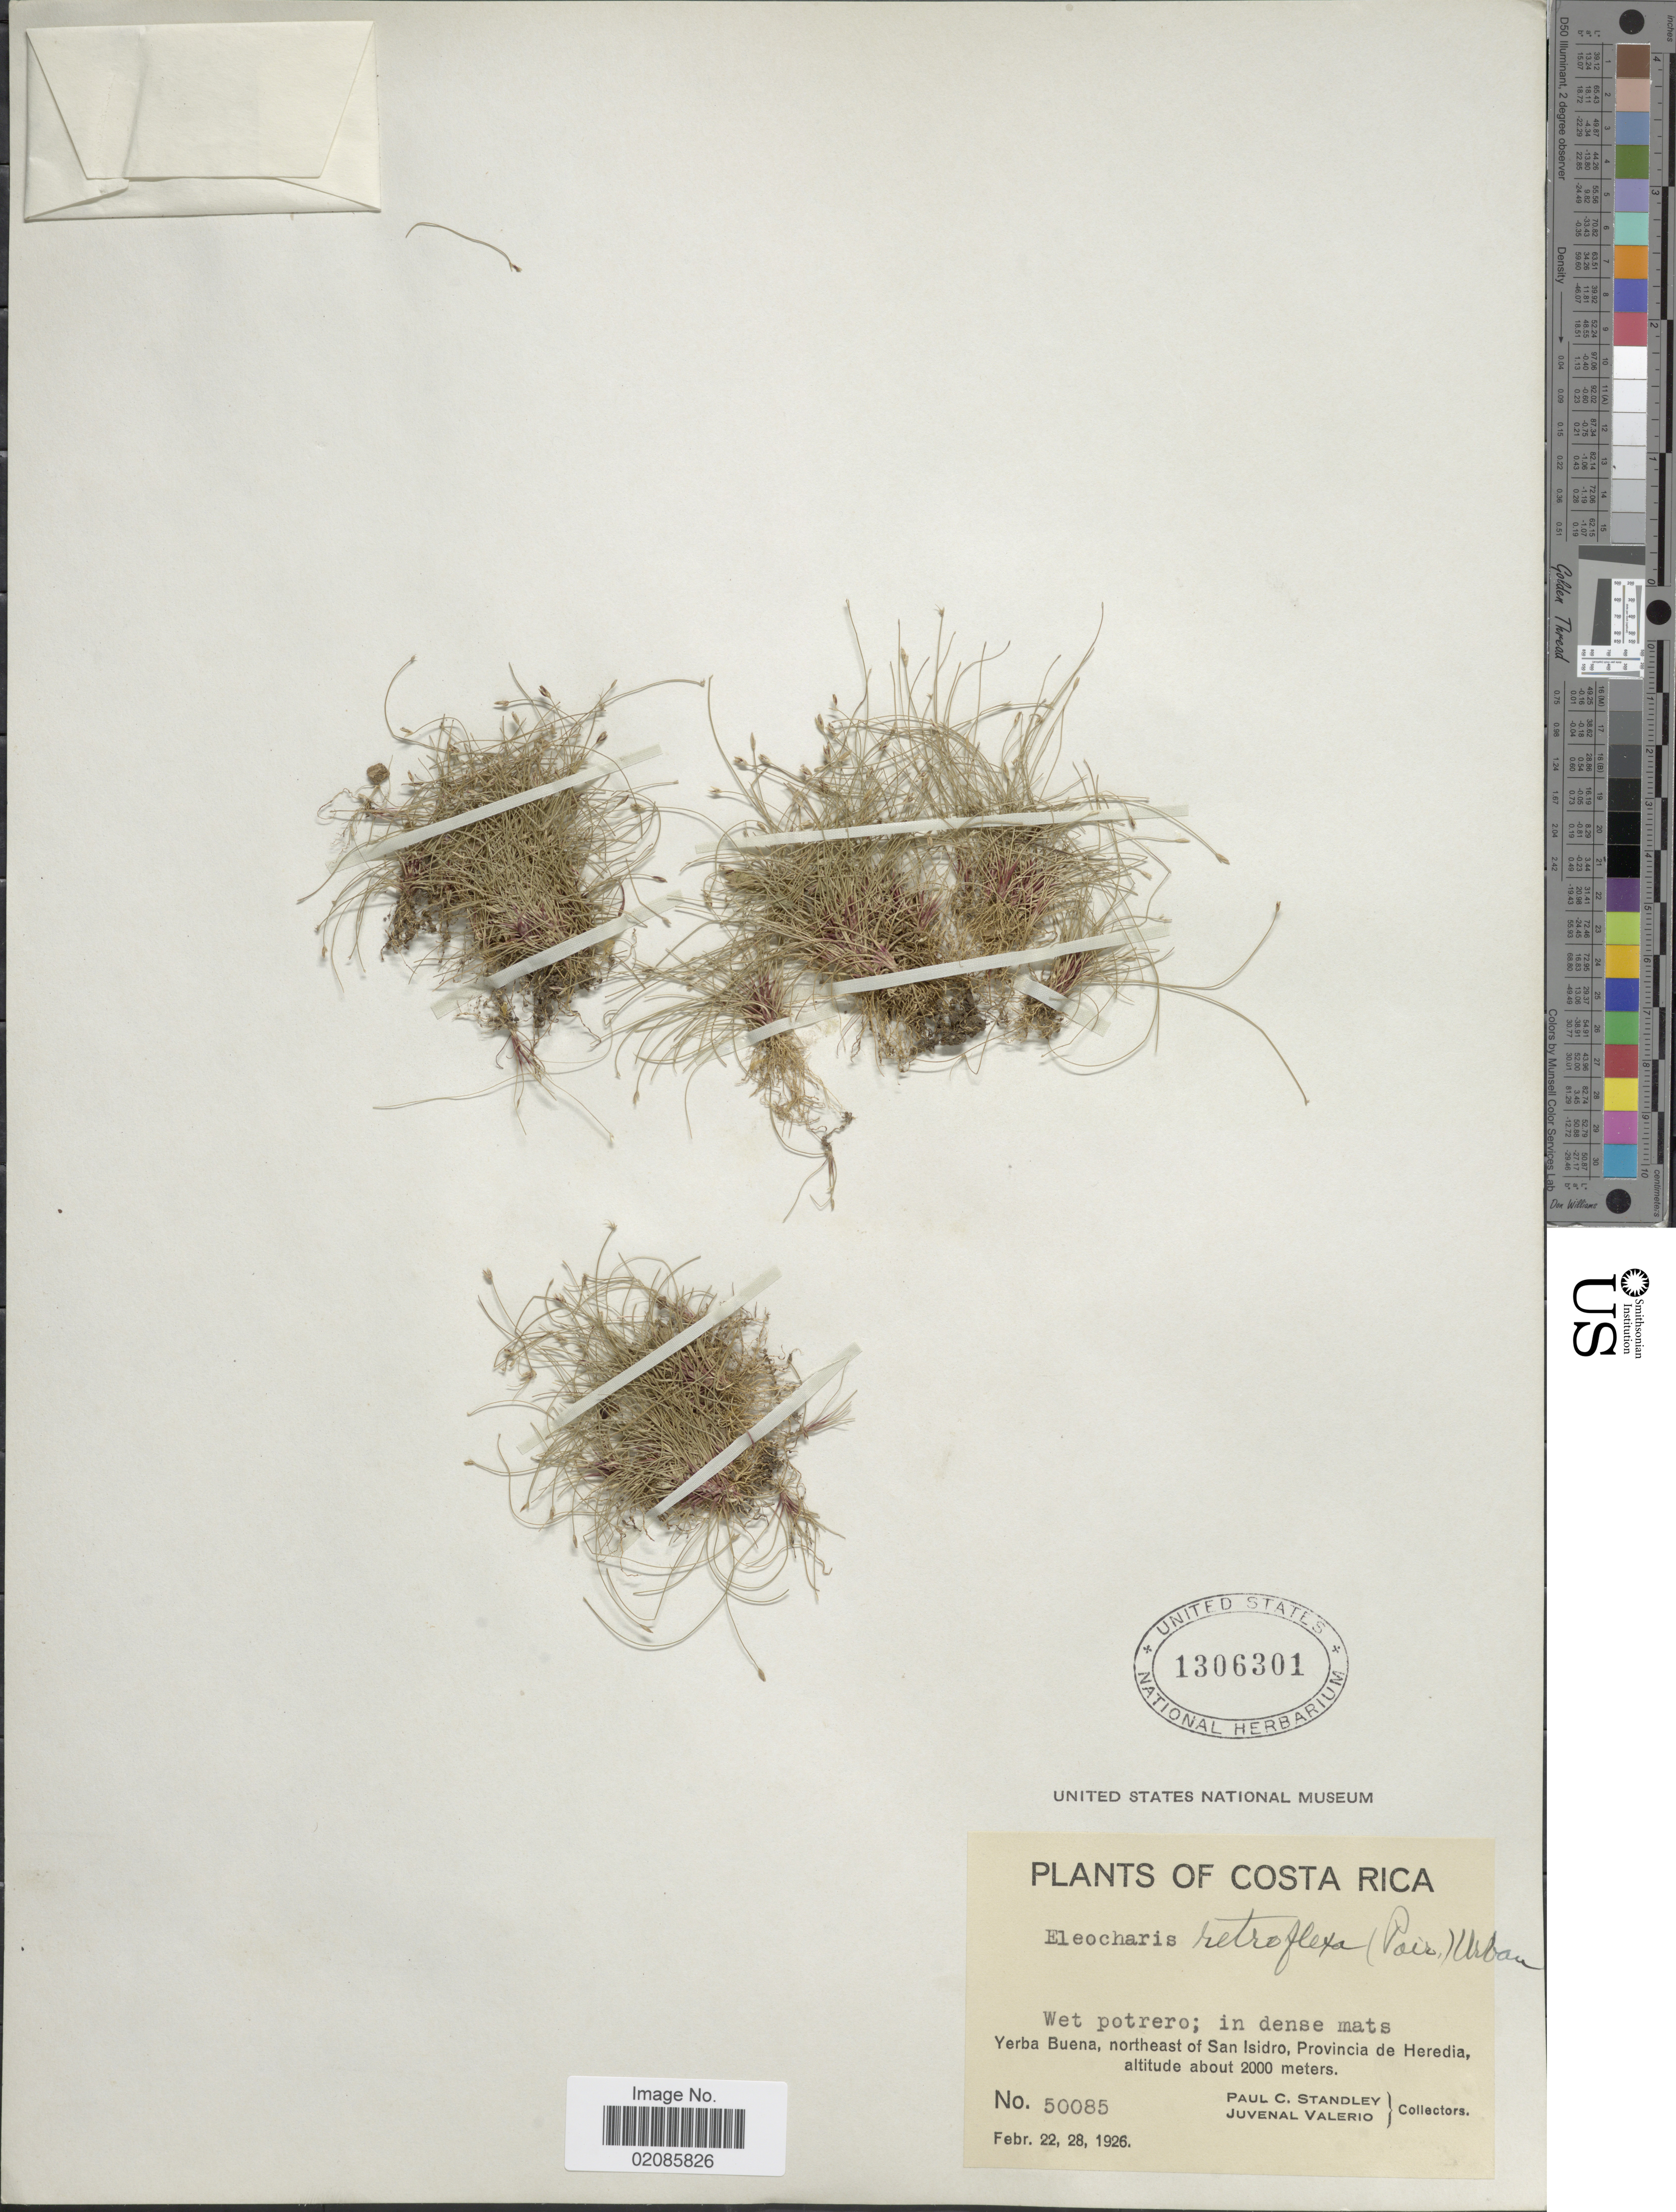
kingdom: Plantae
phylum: Tracheophyta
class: Liliopsida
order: Poales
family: Cyperaceae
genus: Eleocharis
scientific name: Eleocharis retroflexa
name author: (Poir.) Urb.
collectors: P. C. Standley & J. Valerio R.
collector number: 50085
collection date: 1926-02-22/1926-02-28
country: Costa Rica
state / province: Heredia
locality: Yerba Bueno, northeast of San Isidro, Provincia de Heredia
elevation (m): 2000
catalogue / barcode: US 1306301